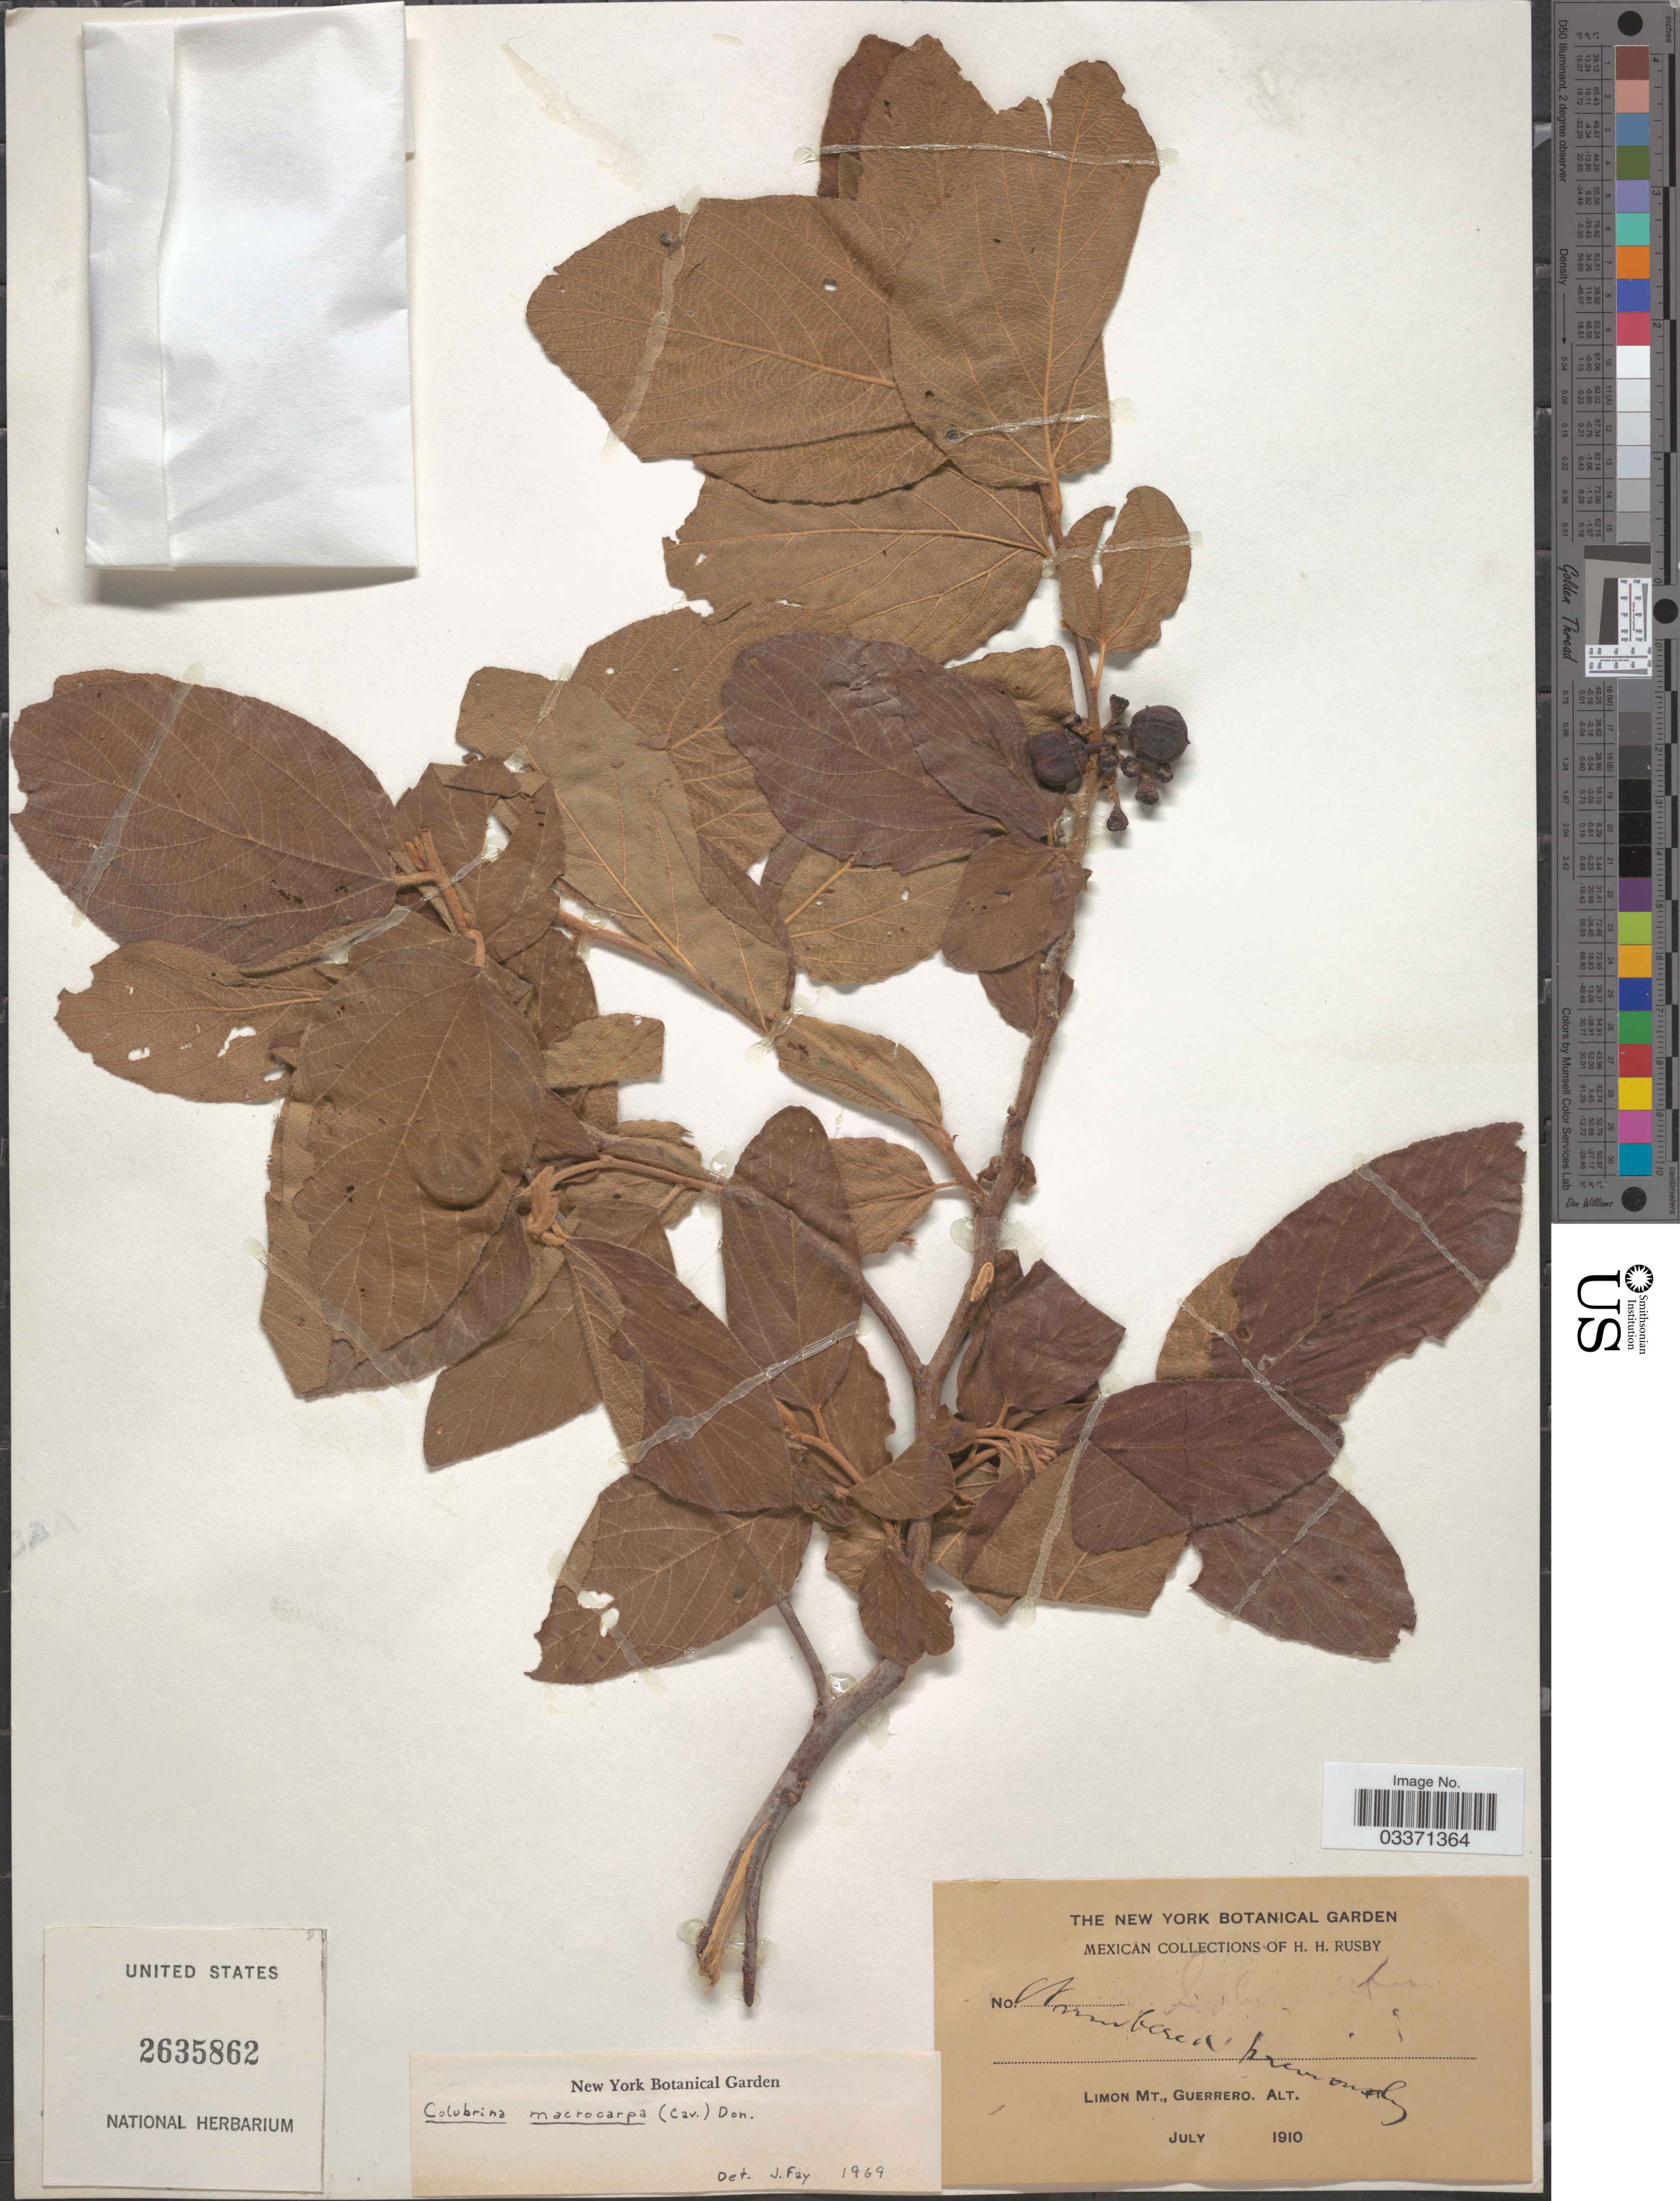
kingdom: Plantae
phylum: Tracheophyta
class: Magnoliopsida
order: Rosales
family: Rhamnaceae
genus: Colubrina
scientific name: Colubrina macrocarpa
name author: (Cav.) G. Don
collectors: H. H. Rusby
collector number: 16?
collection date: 1910-07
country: Mexico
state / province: Guerrero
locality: Limon Mt.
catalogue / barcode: US 2635862